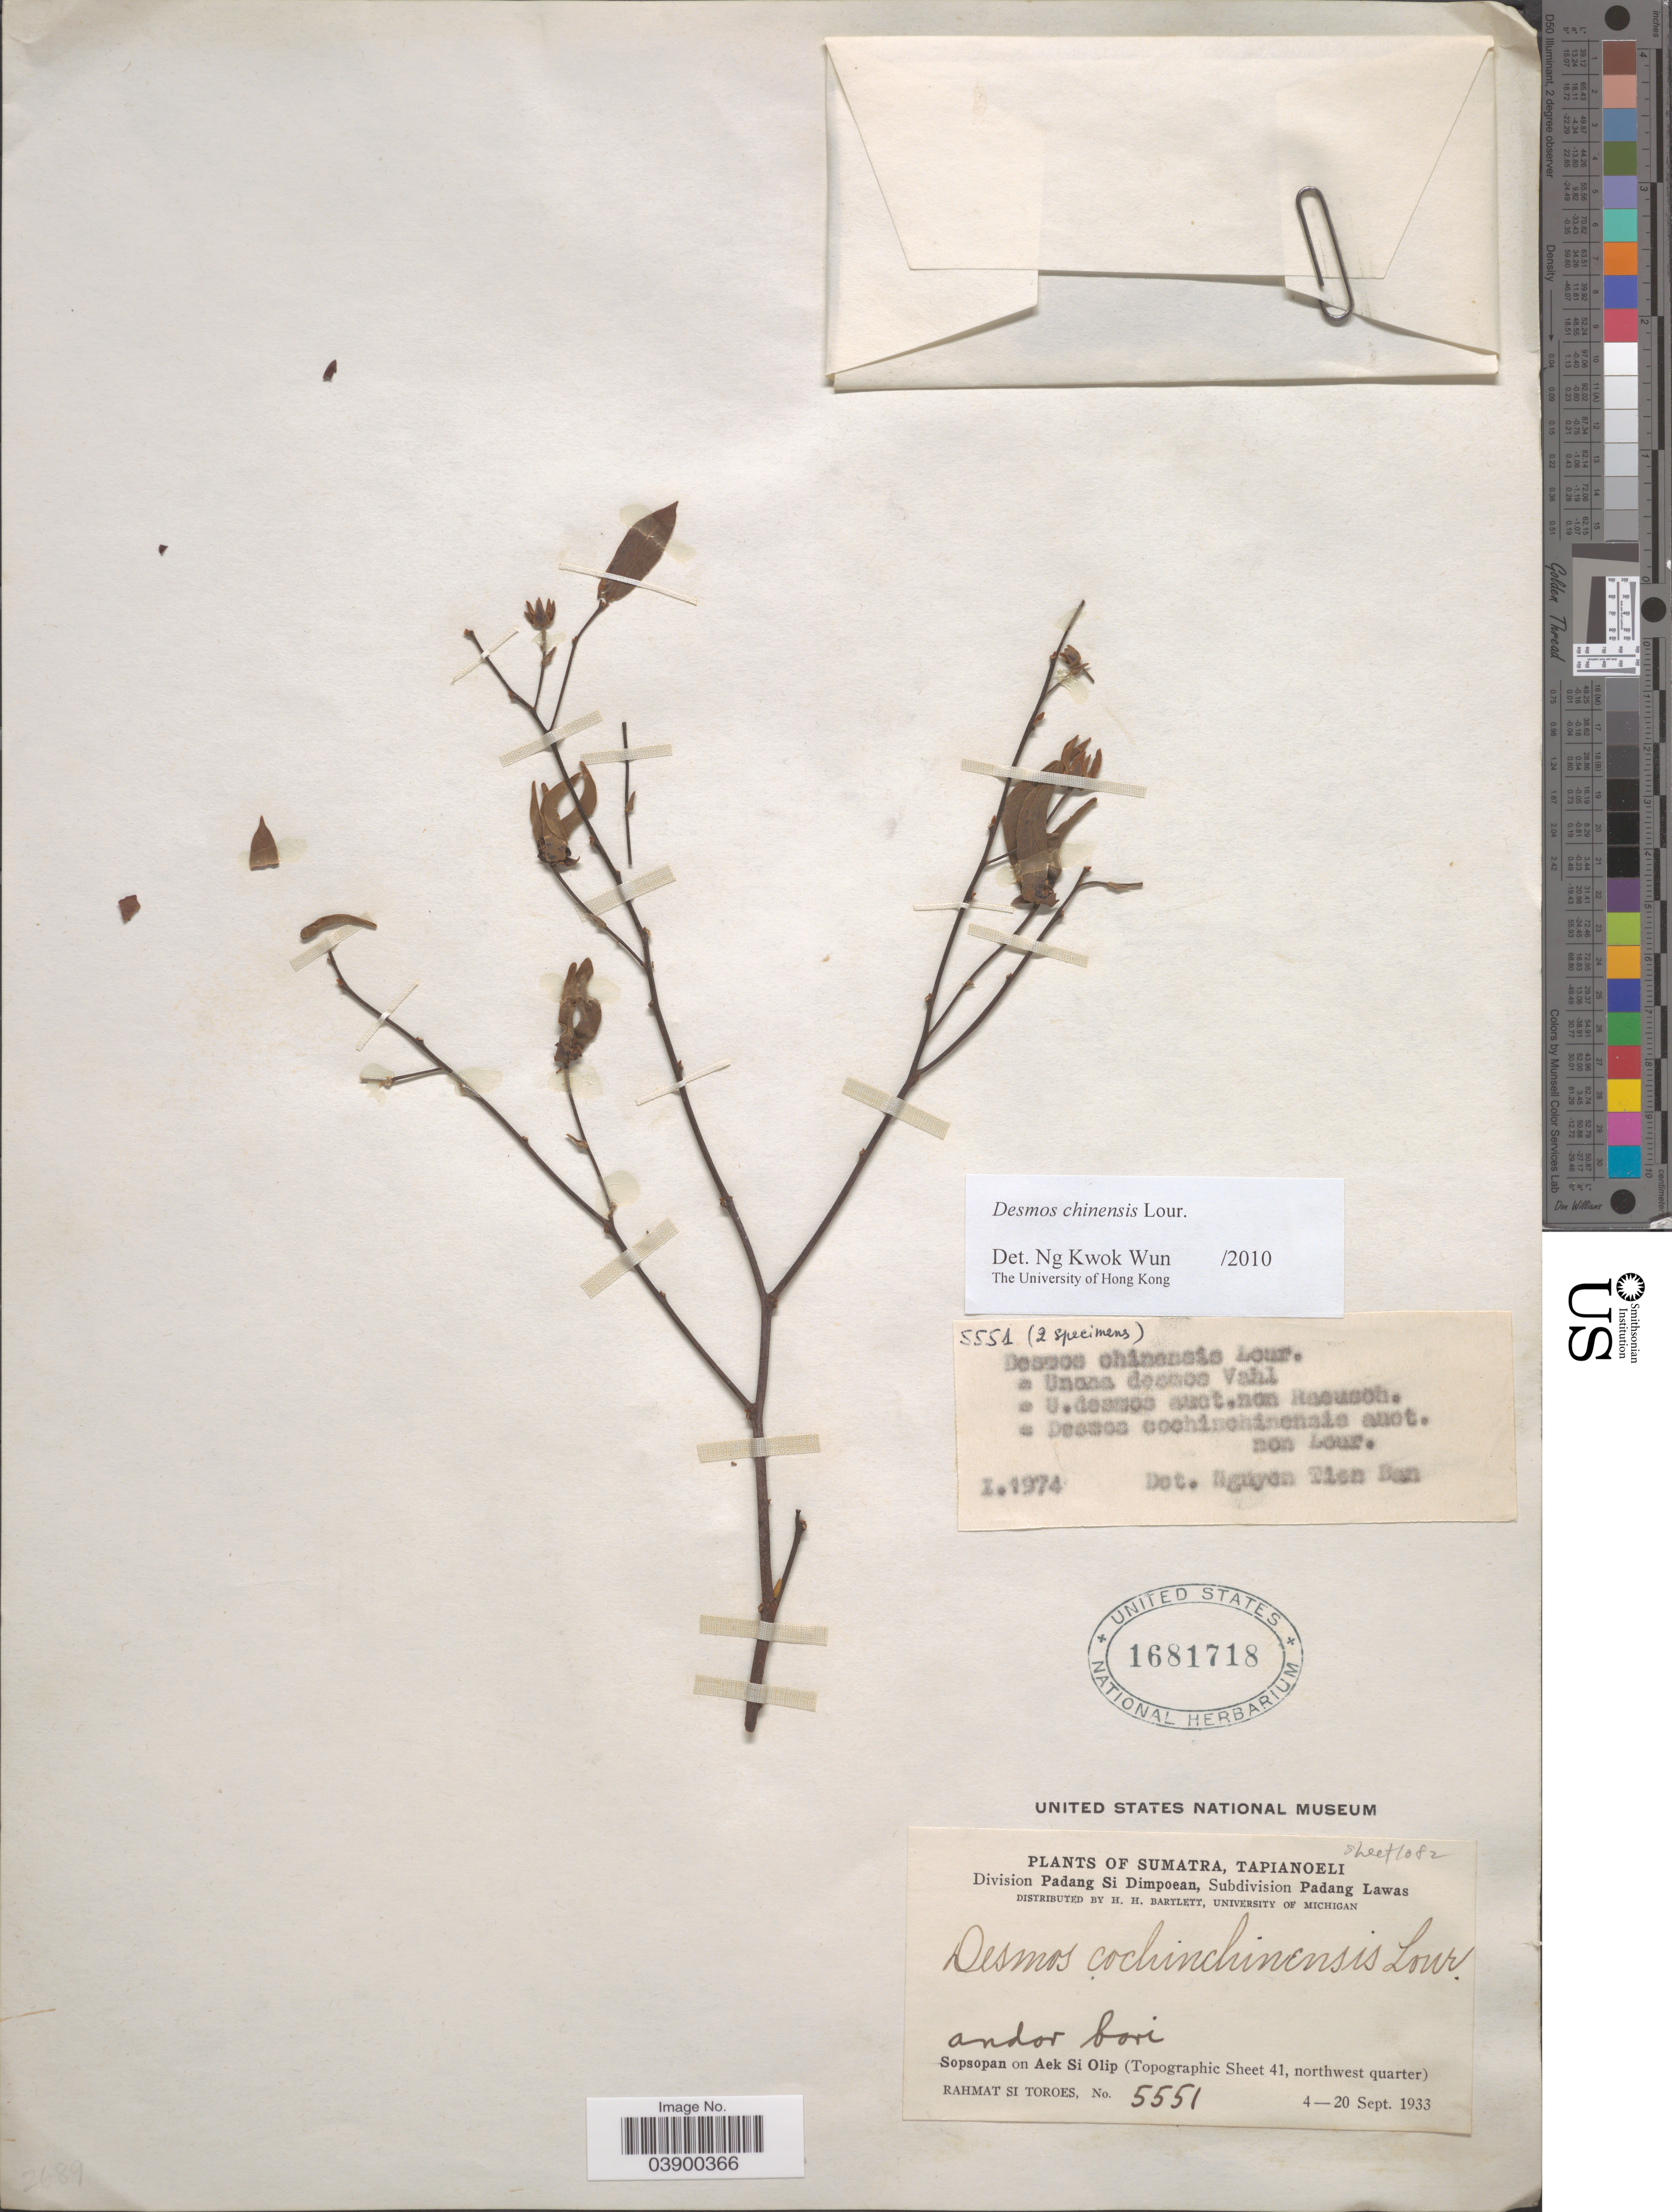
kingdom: Plantae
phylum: Tracheophyta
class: Magnoliopsida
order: Magnoliales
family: Annonaceae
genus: Desmos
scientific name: Desmos chinensis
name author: Lour.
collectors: Rahmat Si Boeea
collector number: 5551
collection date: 1933-09-04/1933-09-20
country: Indonesia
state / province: Sumatra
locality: Tapianoeli. Division Padang Si Dimpoean, Subdivision Padang Lawas. Sopsopan on Aek Si Olip (Topographic Sheet 41, northwest quarter).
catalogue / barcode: US 1681718